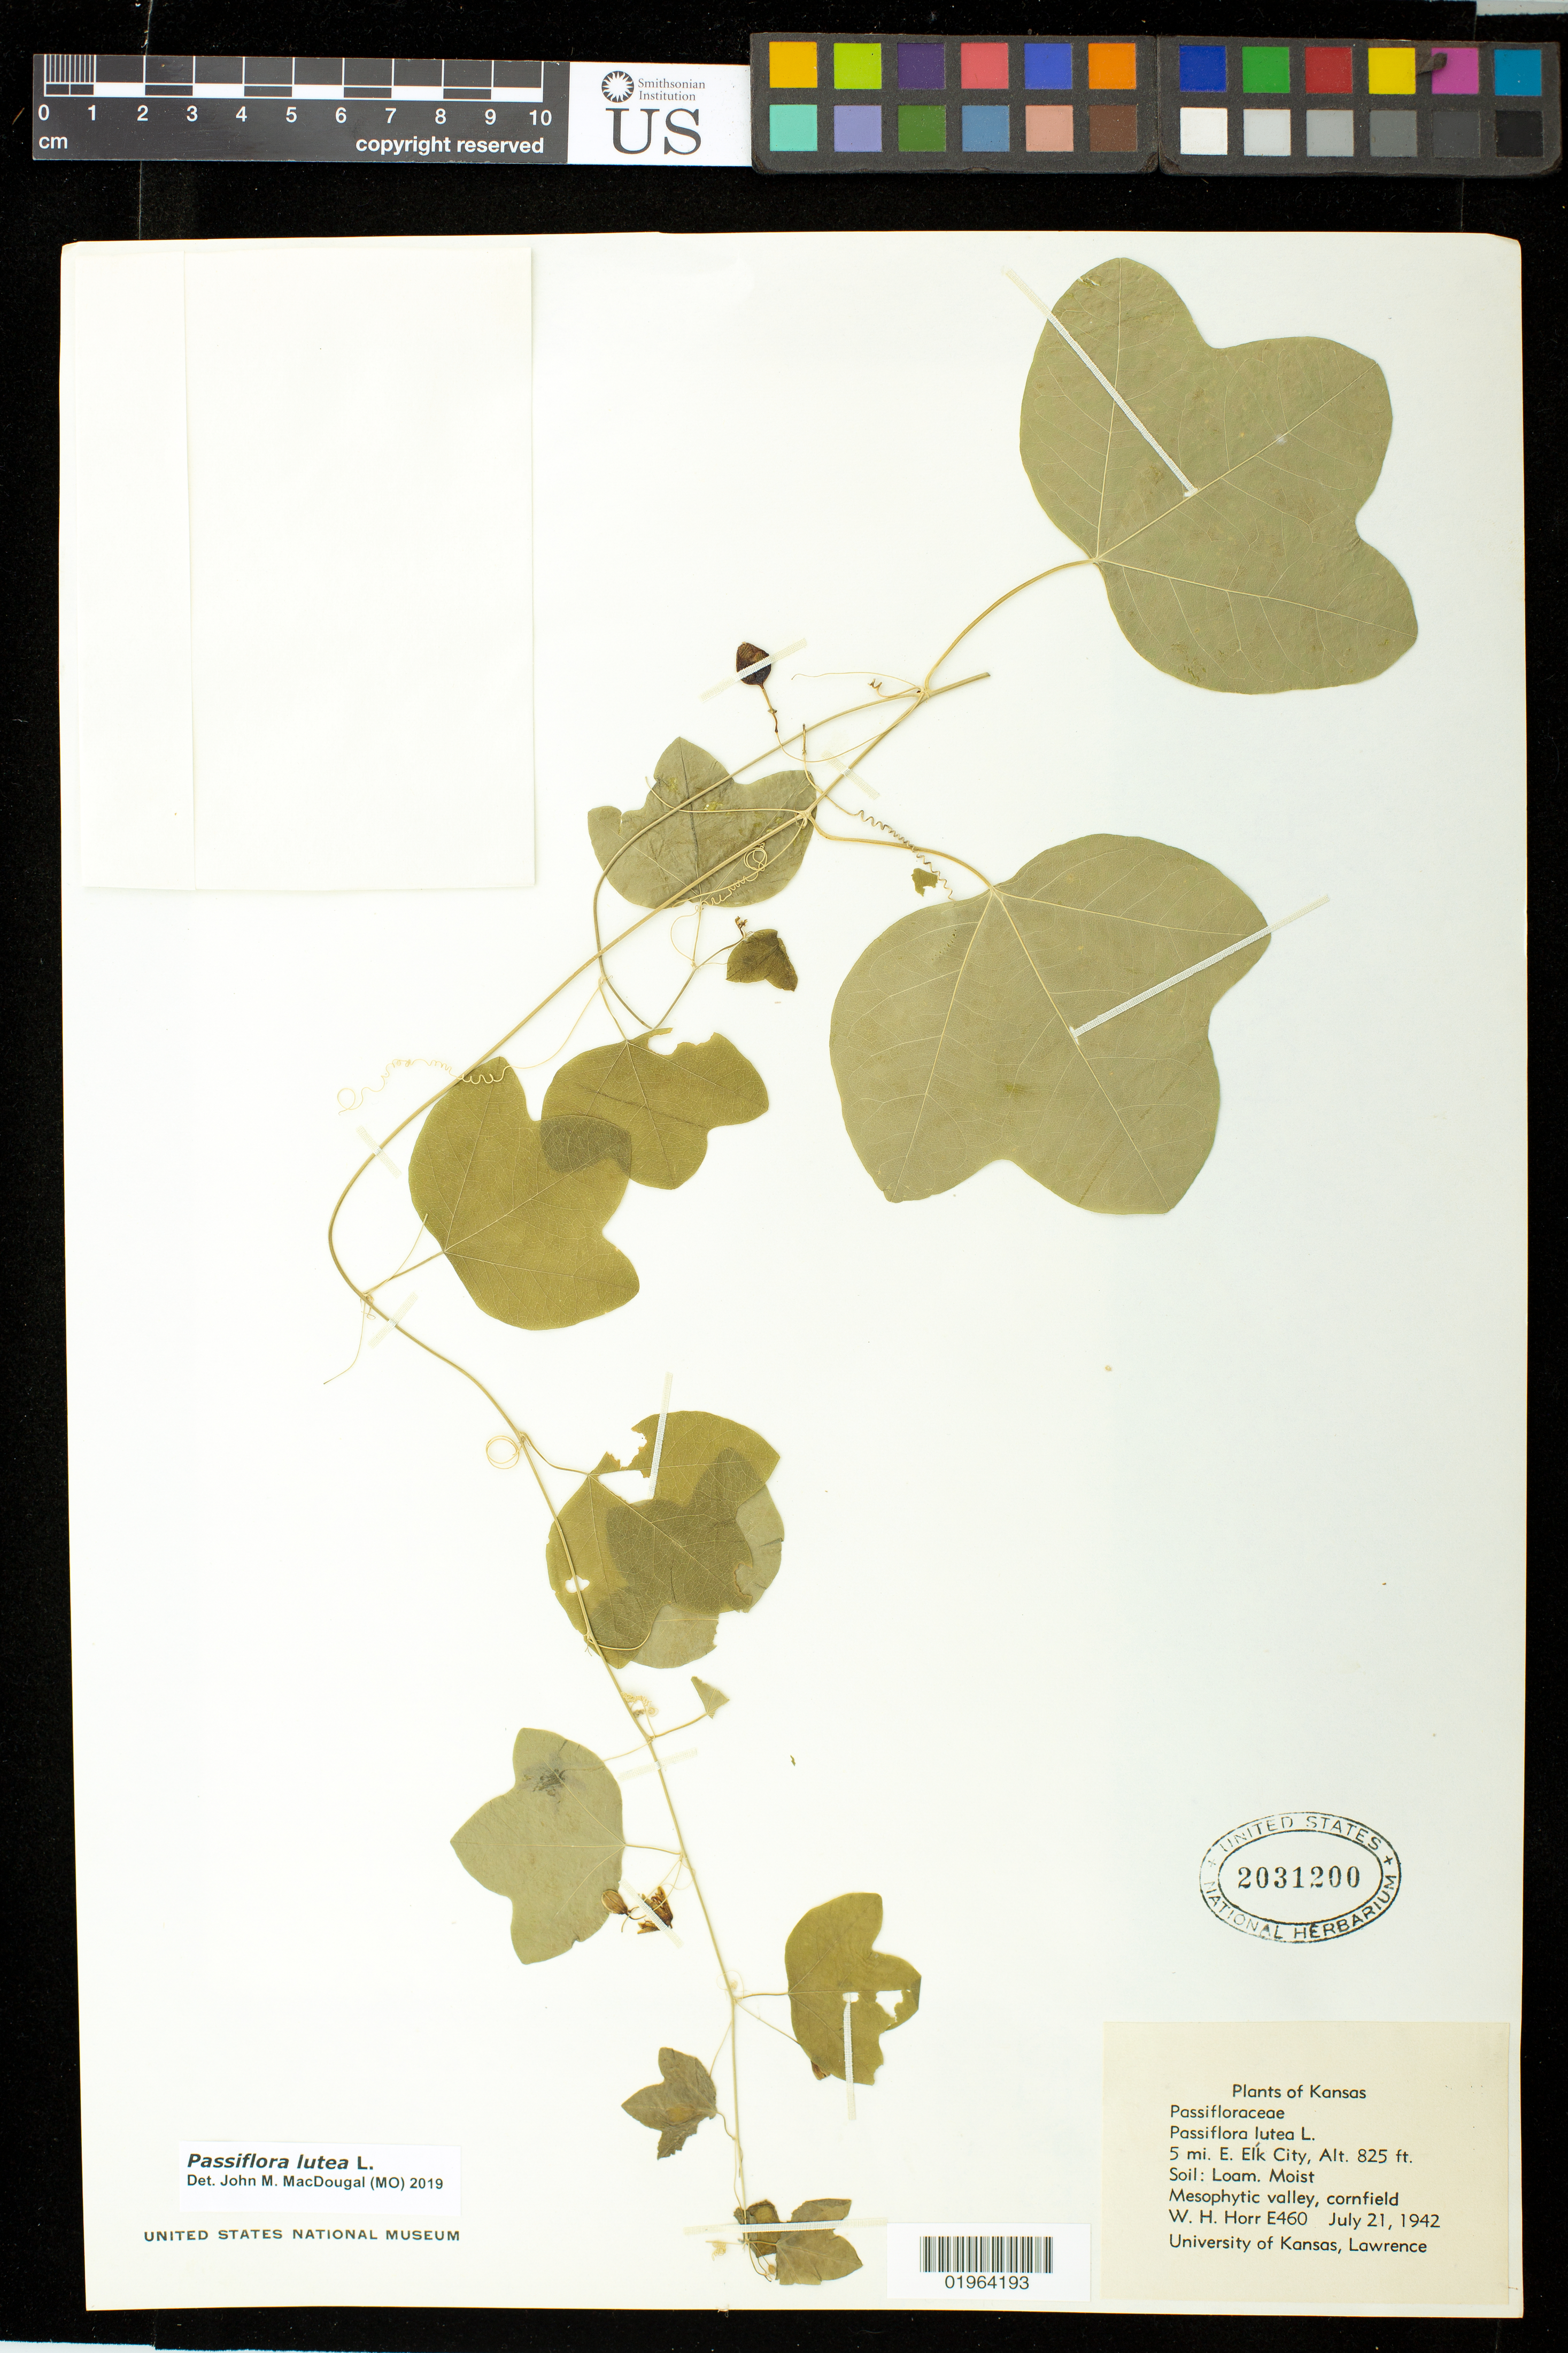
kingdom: Plantae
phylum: Tracheophyta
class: Magnoliopsida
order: Malpighiales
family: Passifloraceae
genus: Passiflora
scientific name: Passiflora lutea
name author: L.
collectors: W. H. Horr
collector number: E460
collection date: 1942-07-21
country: United States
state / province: Kansas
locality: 5 mi. E. Elk City.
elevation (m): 251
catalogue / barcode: US 2031200